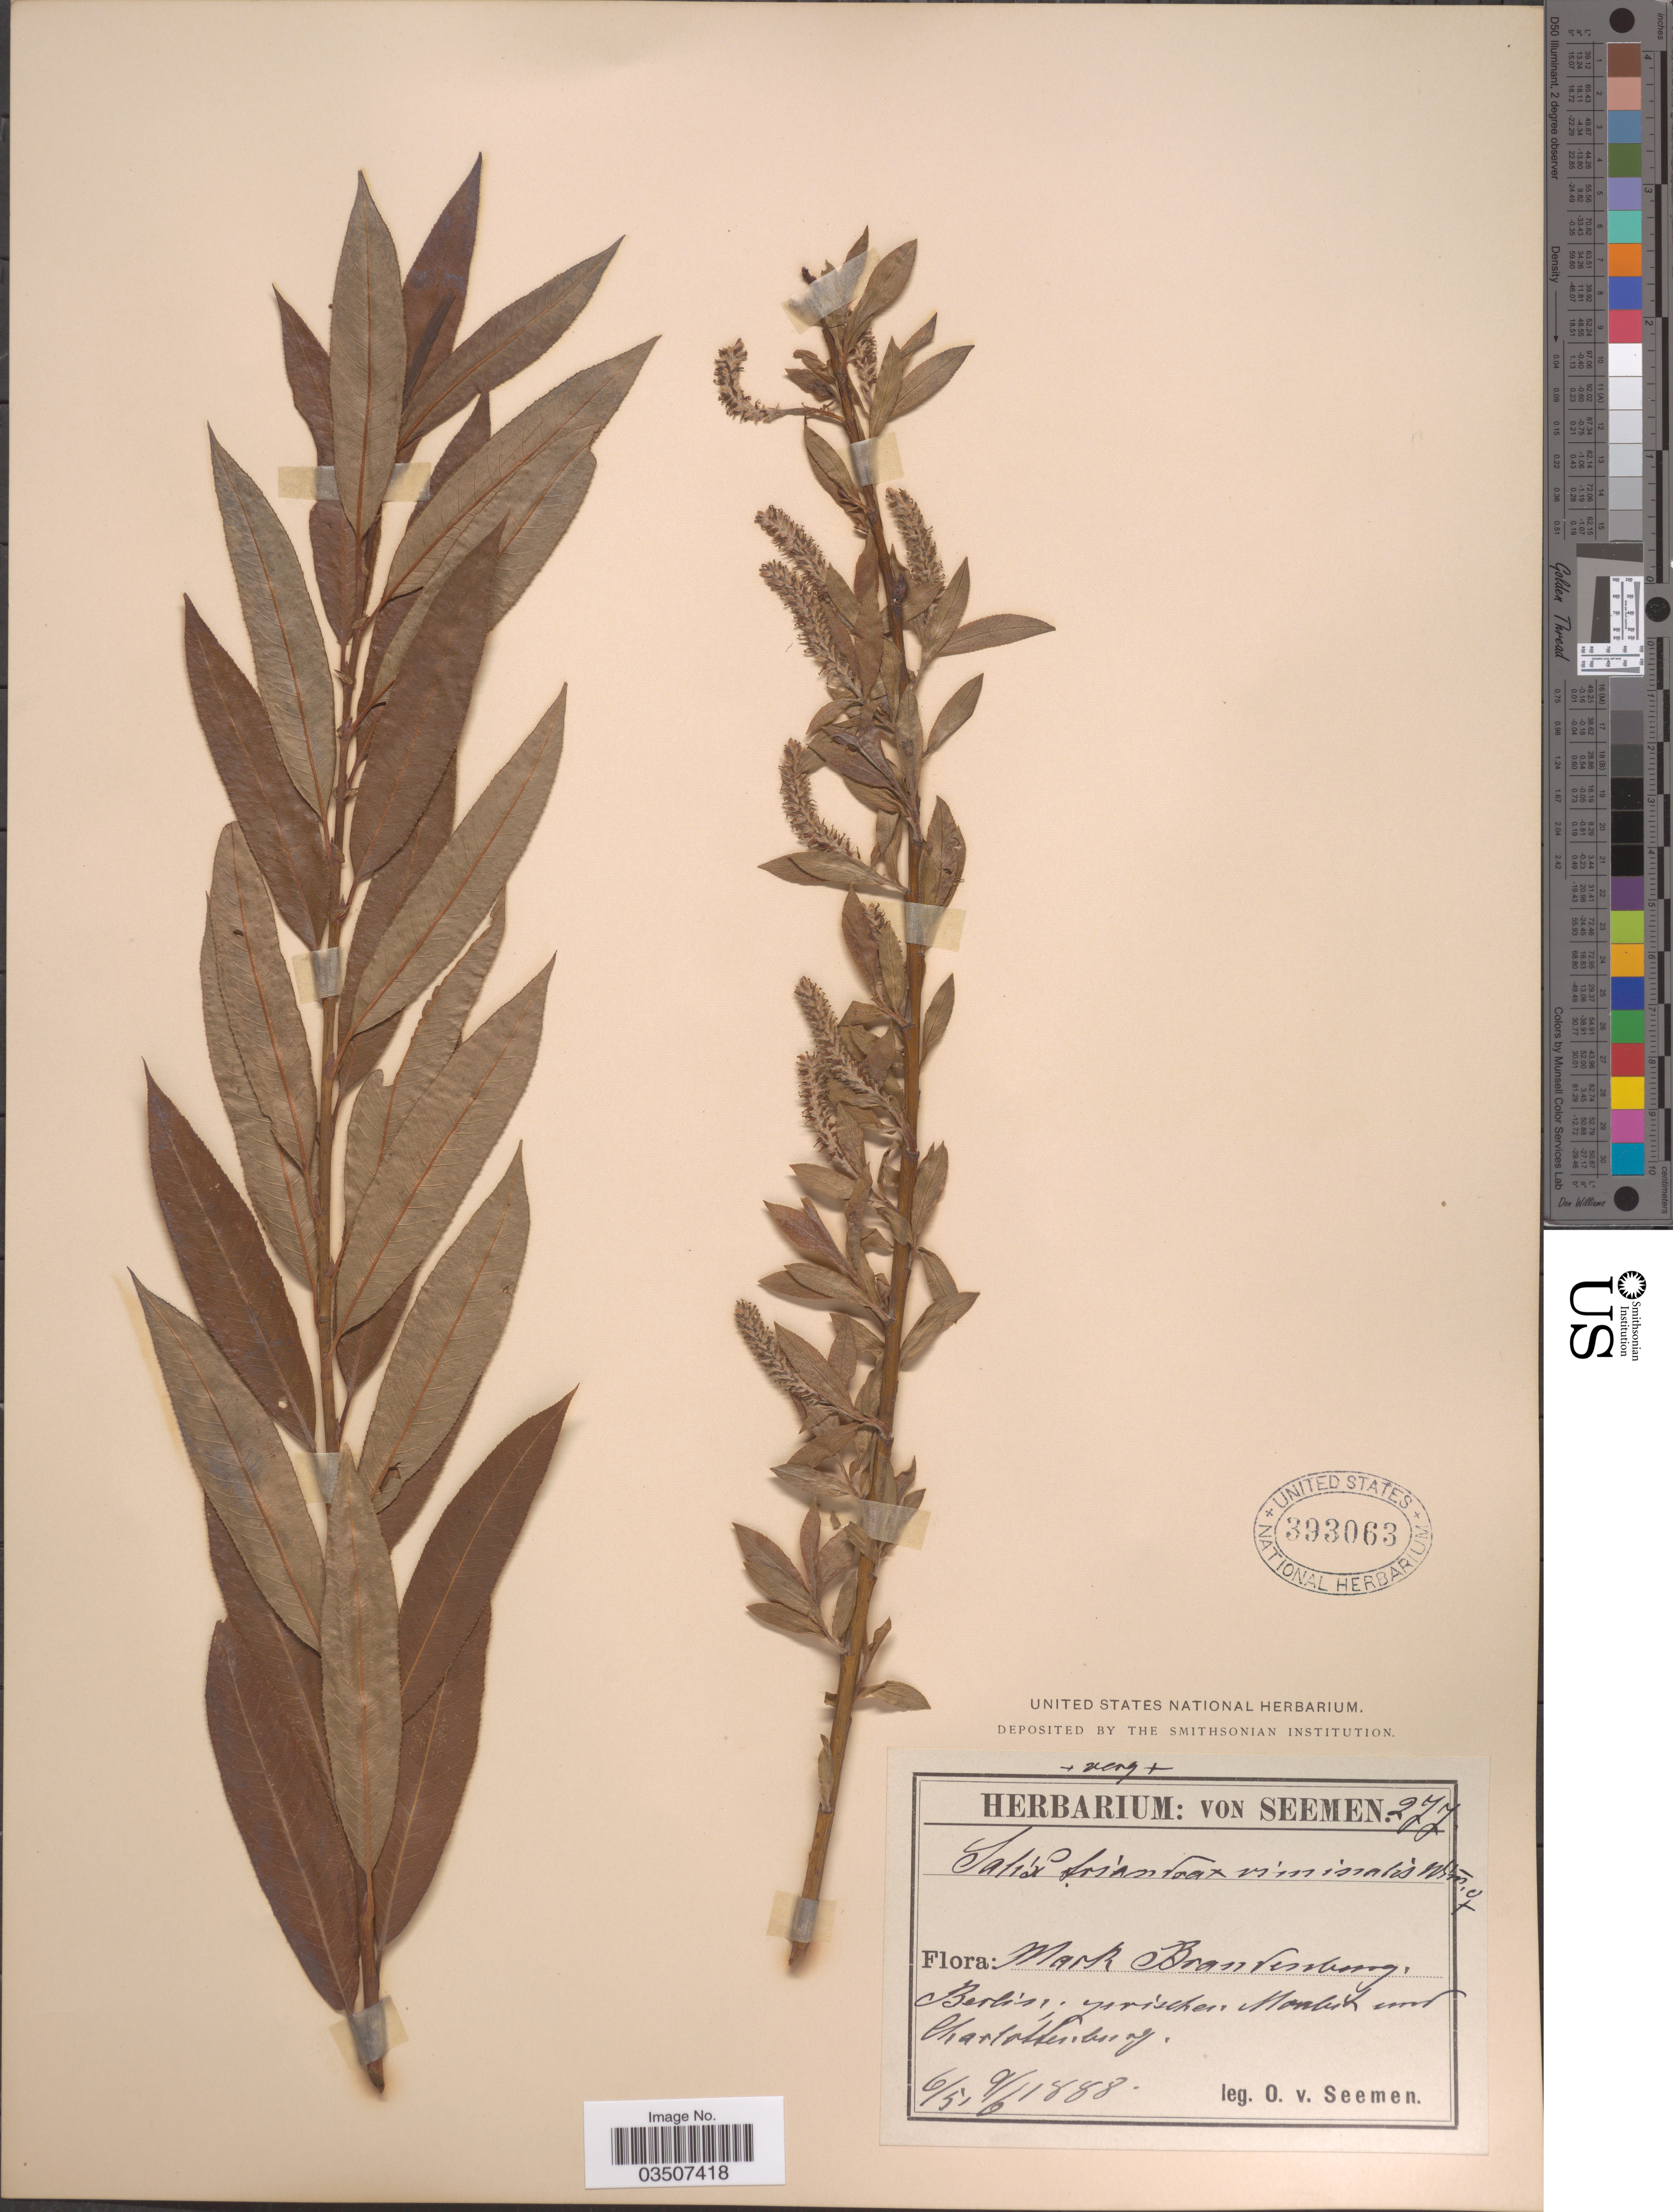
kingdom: Plantae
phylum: Tracheophyta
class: Magnoliopsida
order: Malpighiales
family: Salicaceae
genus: Salix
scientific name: Salix triandra x S. viminalis L.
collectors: K. O. von Seemen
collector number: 277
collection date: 1888-05-06/1888-06-09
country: Germany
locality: Mark Brandenburg. Berlin; jurischen Monluk [interpreted] und Charlottenburg.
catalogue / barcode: US 393063